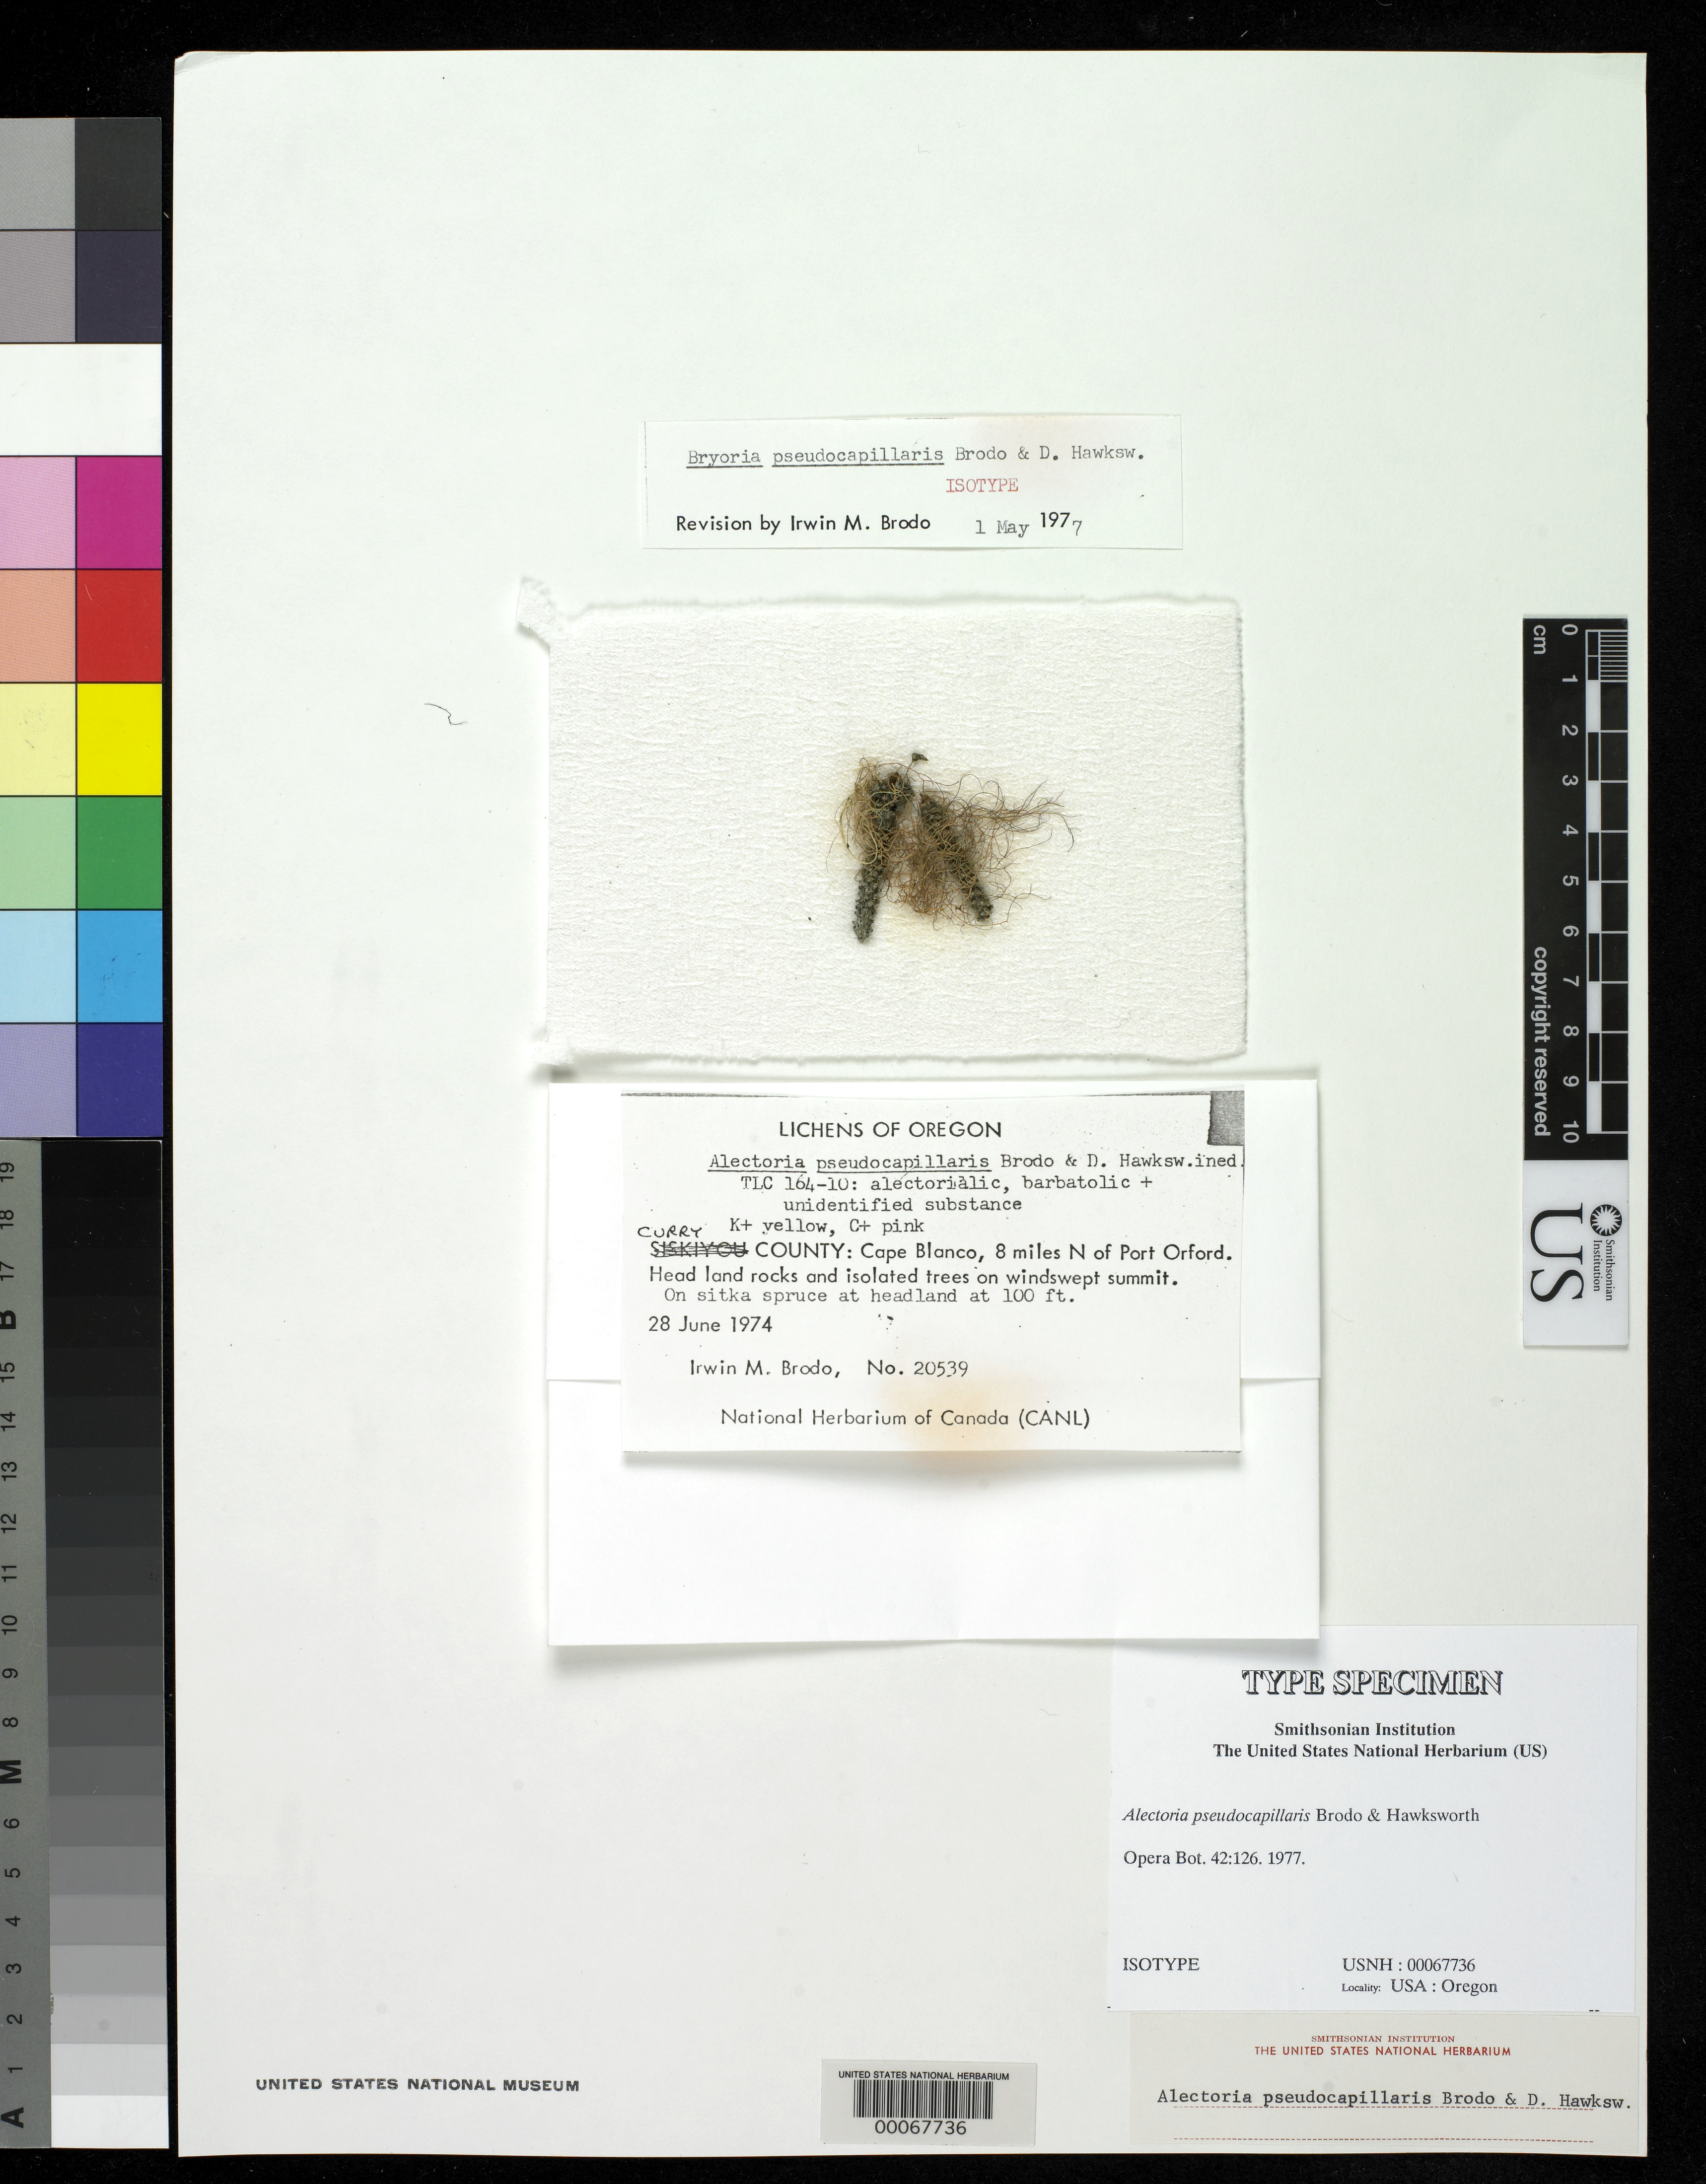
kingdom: Fungi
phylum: Ascomycota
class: Lecanoromycetes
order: Lecanorales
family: Parmeliaceae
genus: Alectoria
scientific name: Alectoria pseudocapillaris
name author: Brodo & D.Hawksw.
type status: Isotype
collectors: I. Brodo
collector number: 20539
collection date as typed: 28 Jun 1974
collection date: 1974-06-28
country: United States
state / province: Oregon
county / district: Curry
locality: Cape Blanco, 8 mi N of Port Orford.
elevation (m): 30